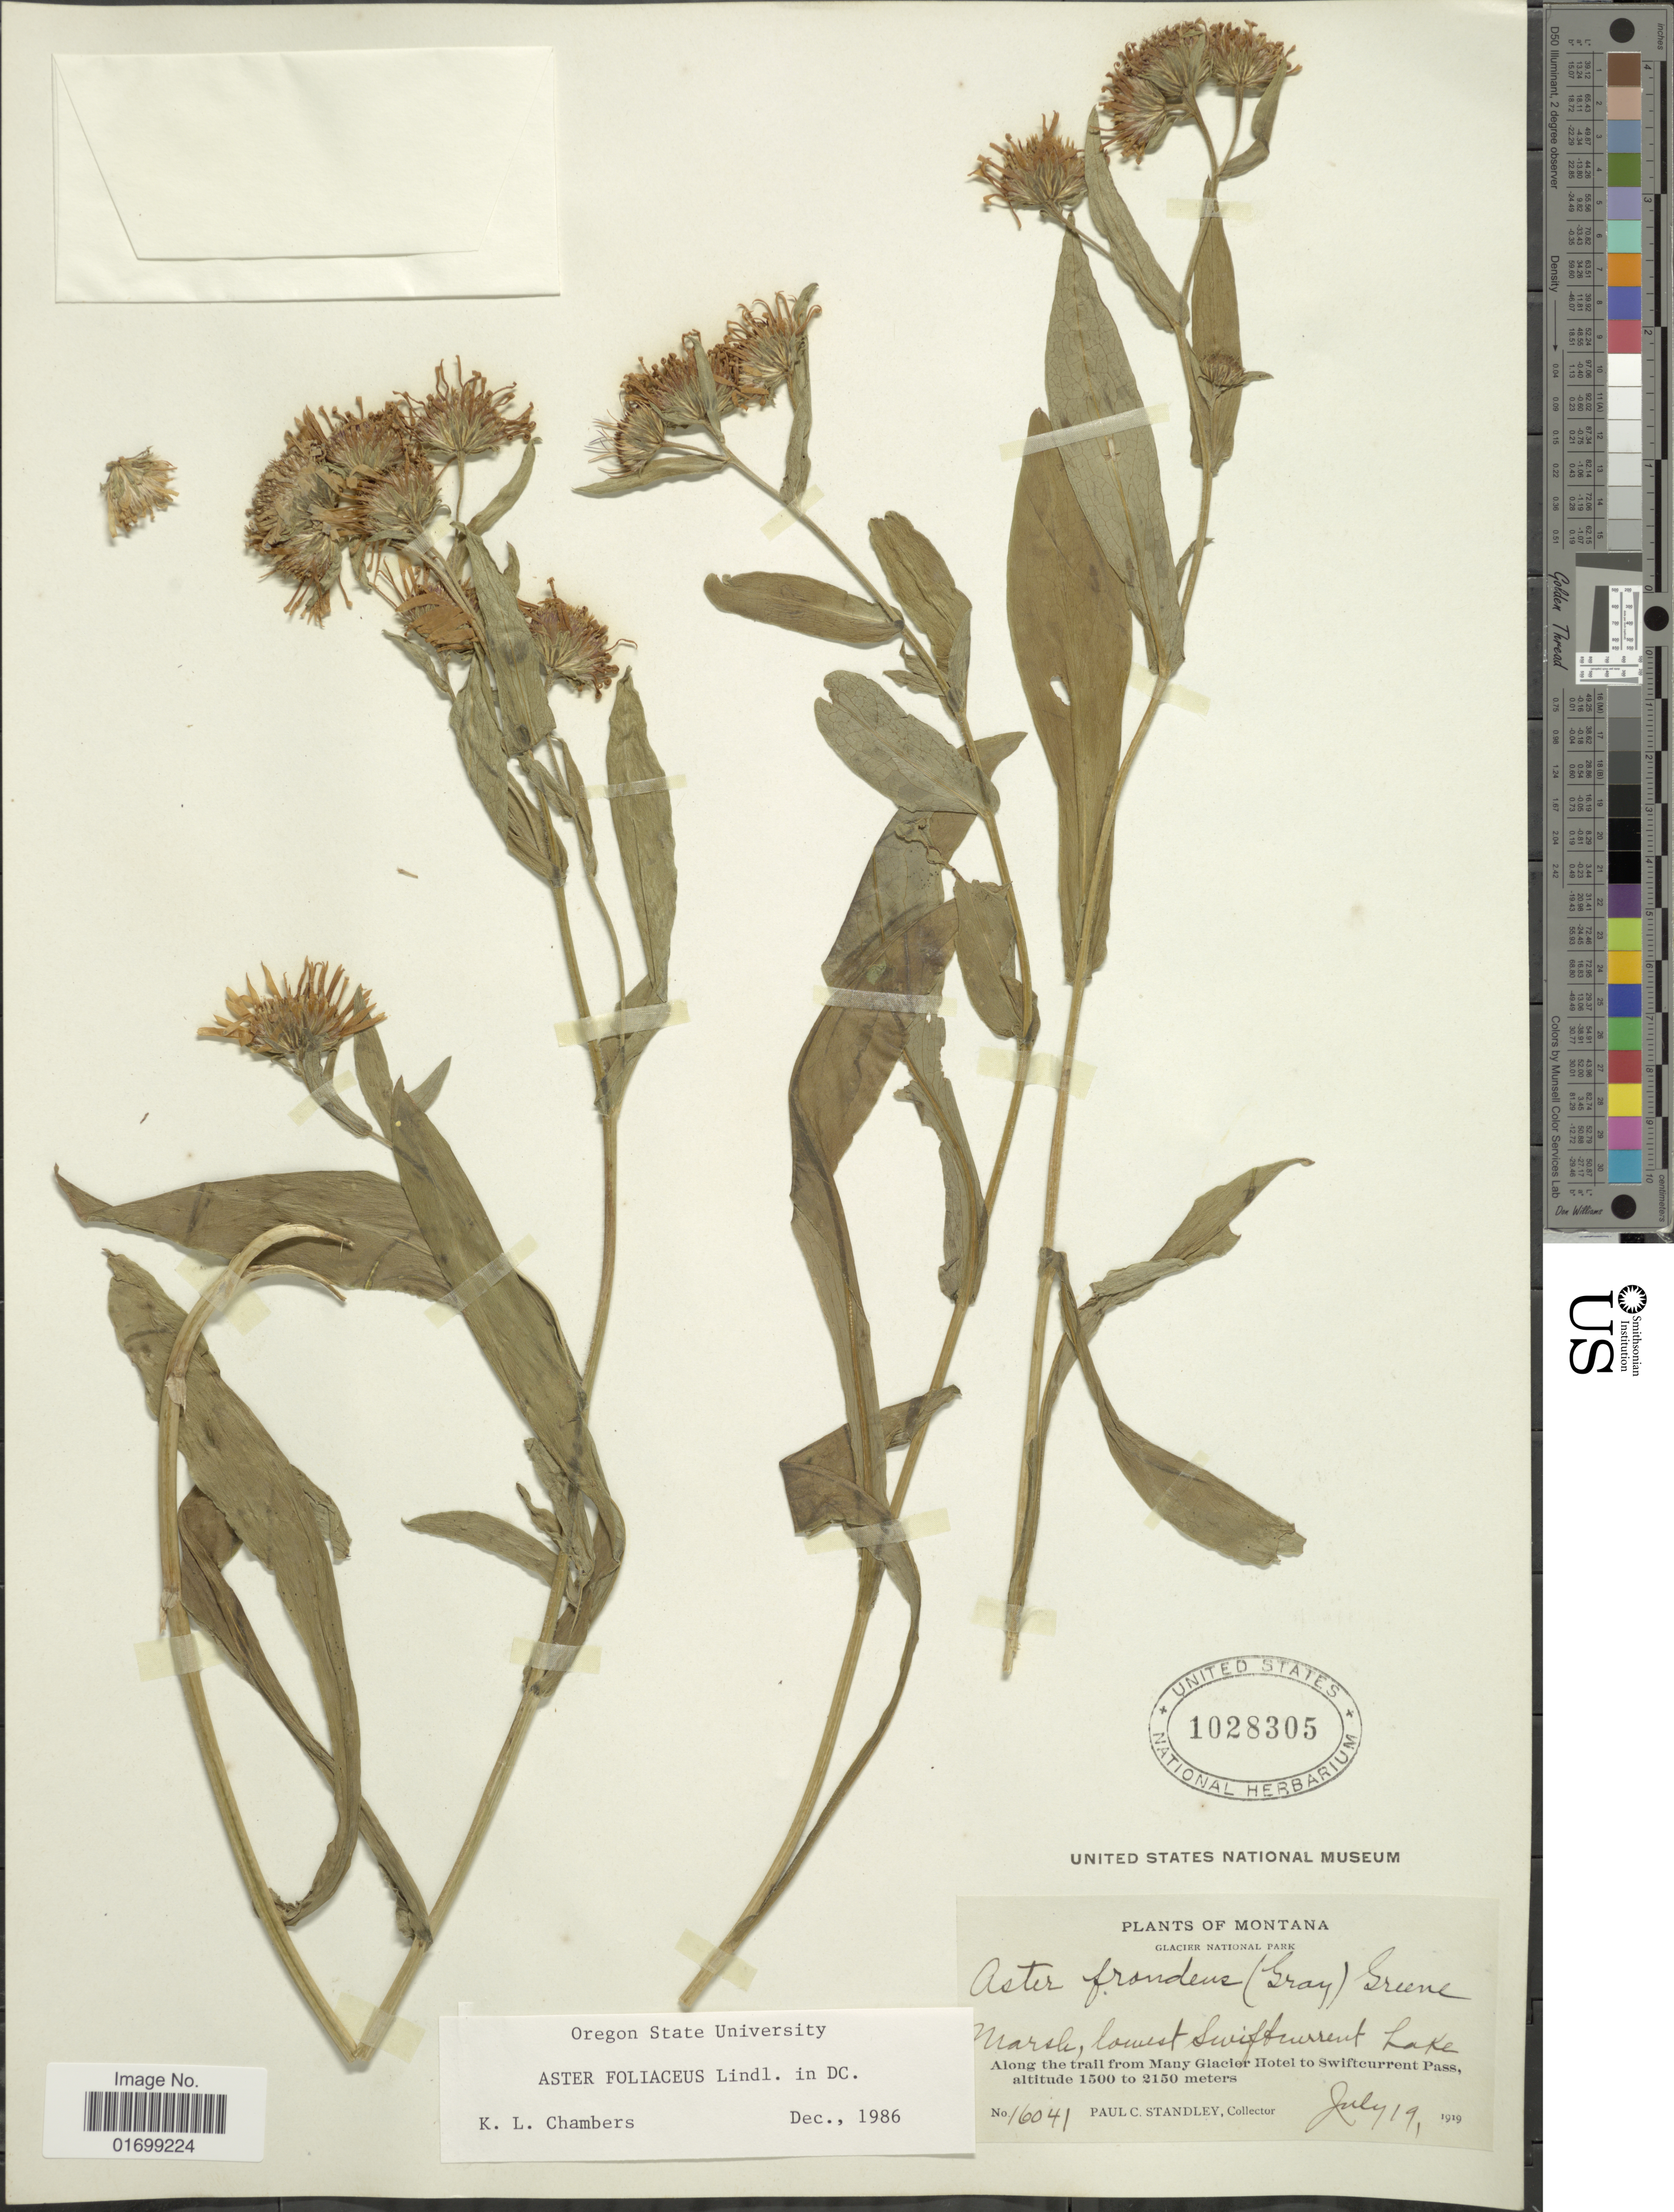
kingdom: Plantae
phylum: Tracheophyta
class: Magnoliopsida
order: Asterales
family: Asteraceae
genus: Symphyotrichum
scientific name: Symphyotrichum foliaceum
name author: (Lindl. ex DC.) G.L. Nesom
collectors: P. C. Standley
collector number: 16041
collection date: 1919-07-19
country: United States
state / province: Montana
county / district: Glacier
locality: Glacier National Park, Marsh, along the trail from Many Glacier Hotel to Swiftcurrent pass.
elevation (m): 1500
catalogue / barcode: US 1028305